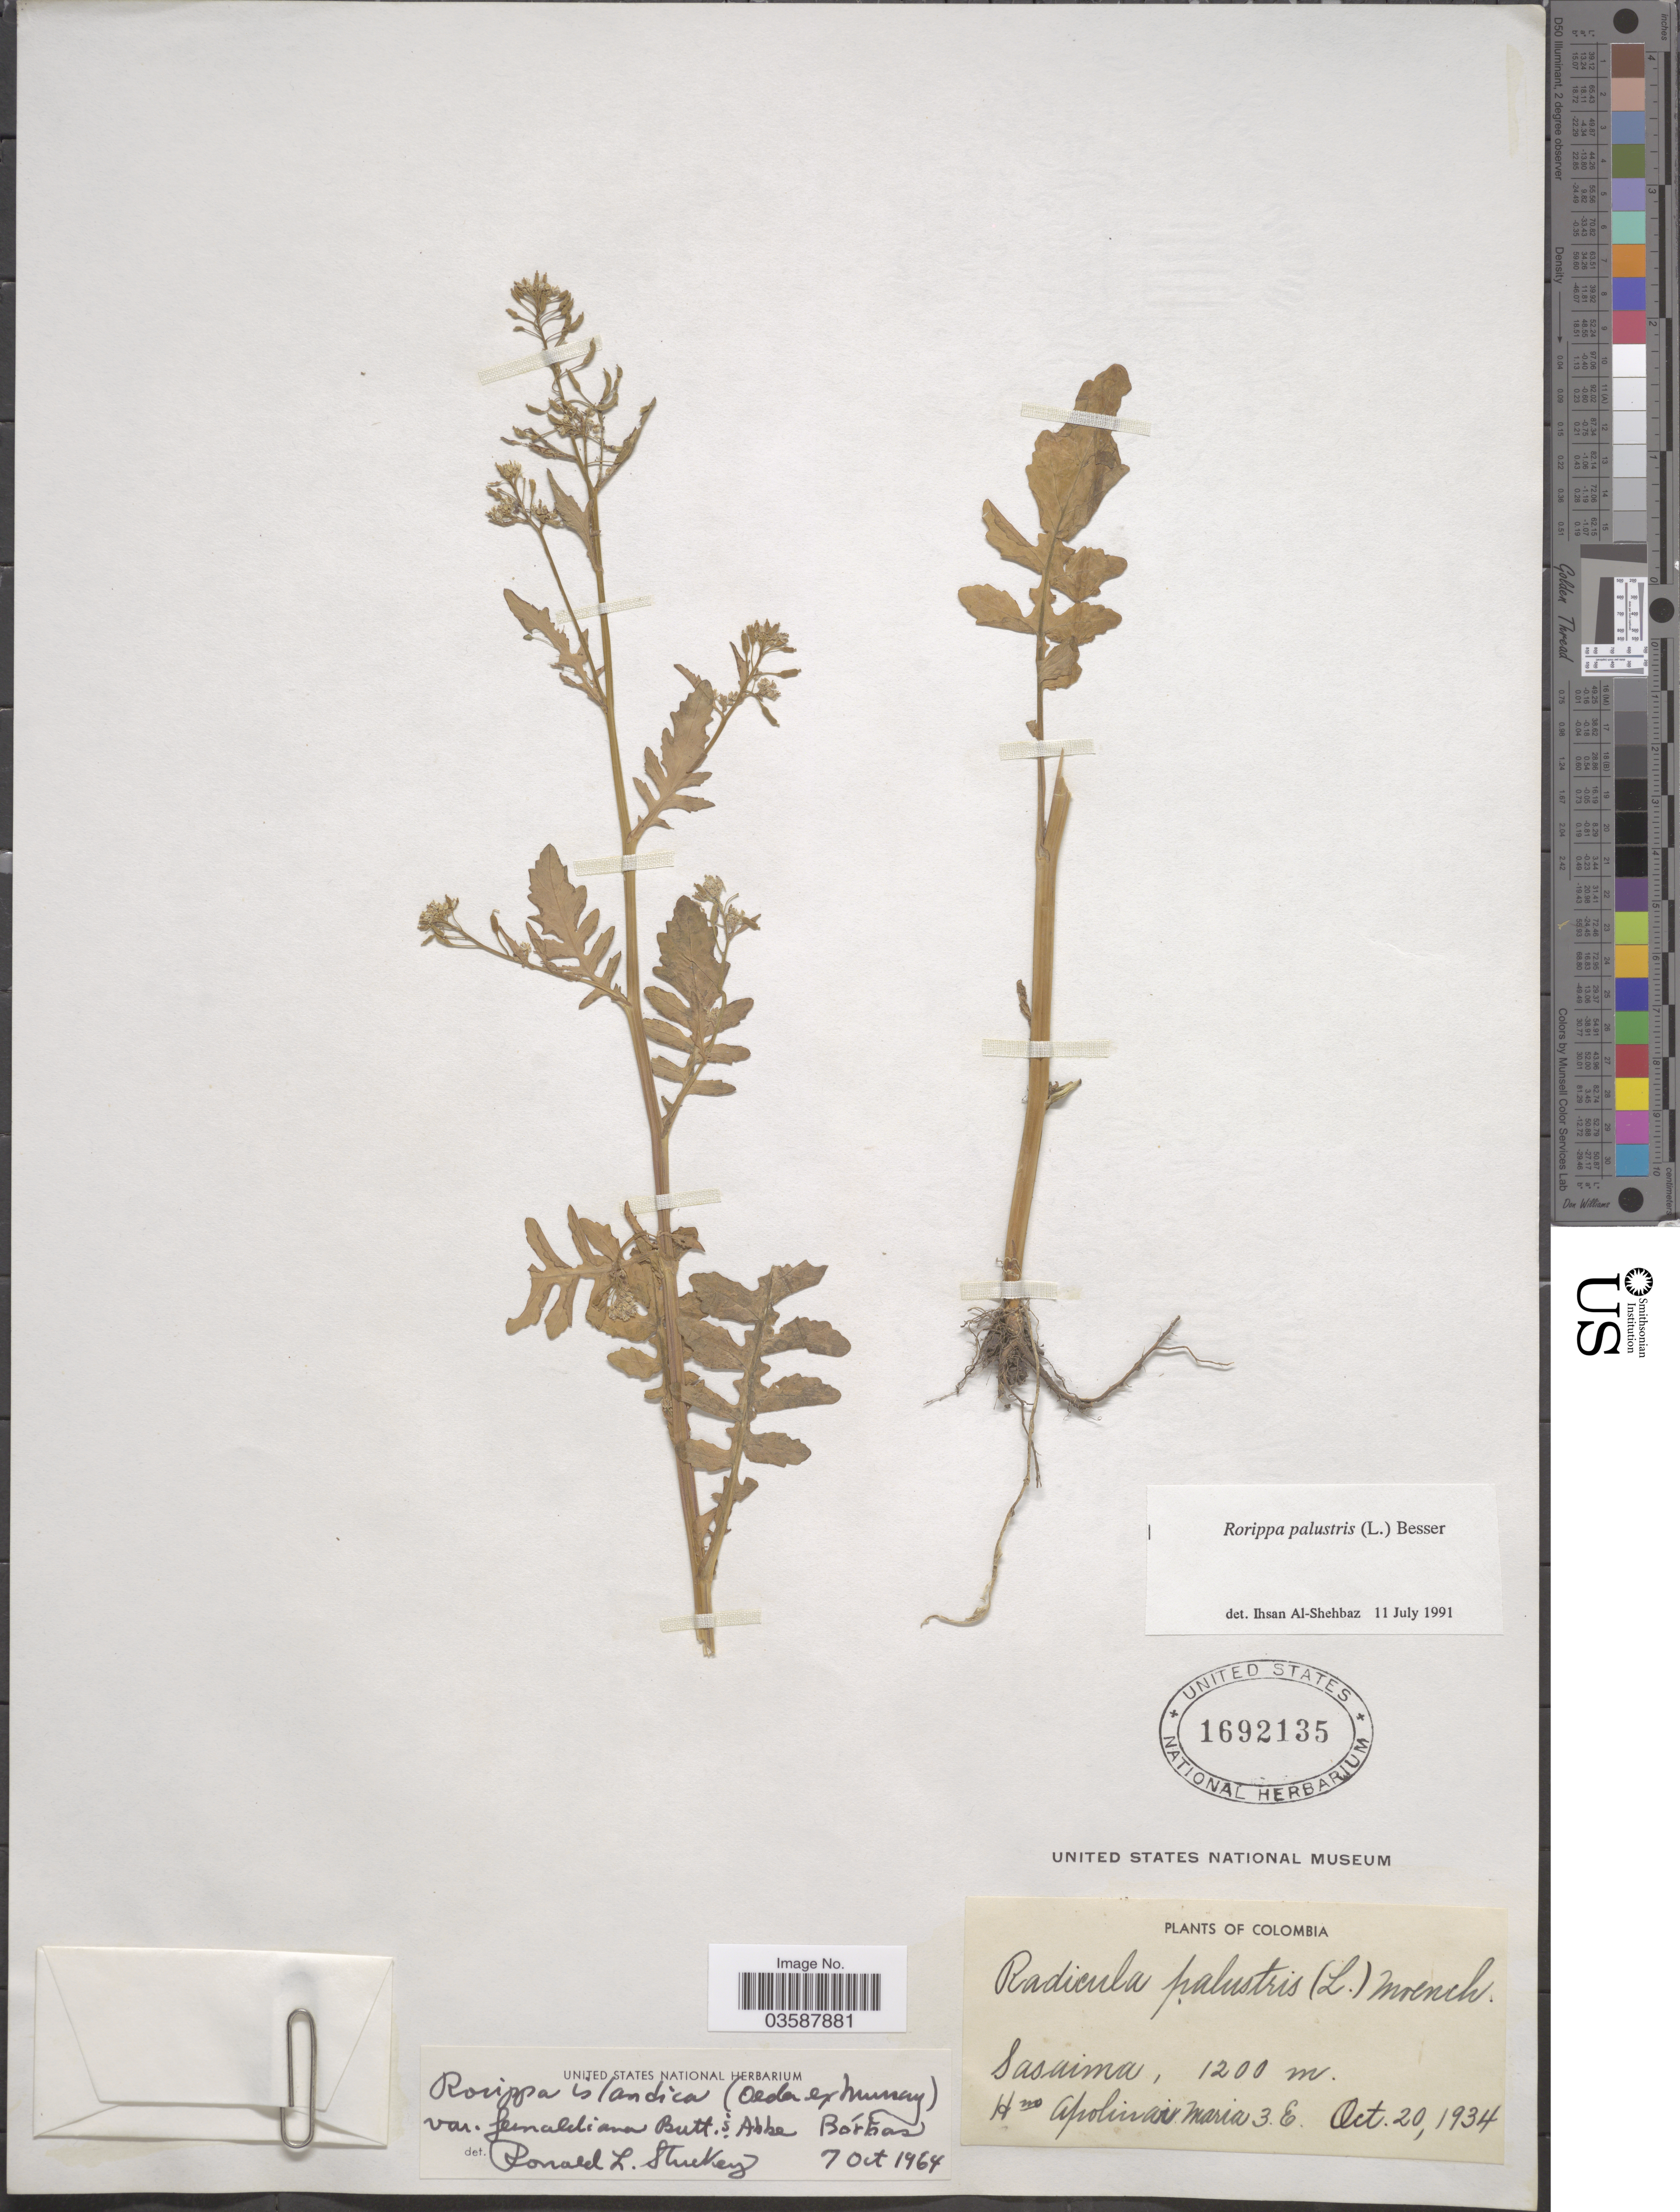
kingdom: Plantae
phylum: Tracheophyta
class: Magnoliopsida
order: Brassicales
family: Brassicaceae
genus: Rorippa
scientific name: Rorippa palustris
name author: (L.) Besser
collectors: Bro. Apolinar A.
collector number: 3E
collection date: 1934-10-20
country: Colombia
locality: Sasaima.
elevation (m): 1200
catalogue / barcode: US 1692135